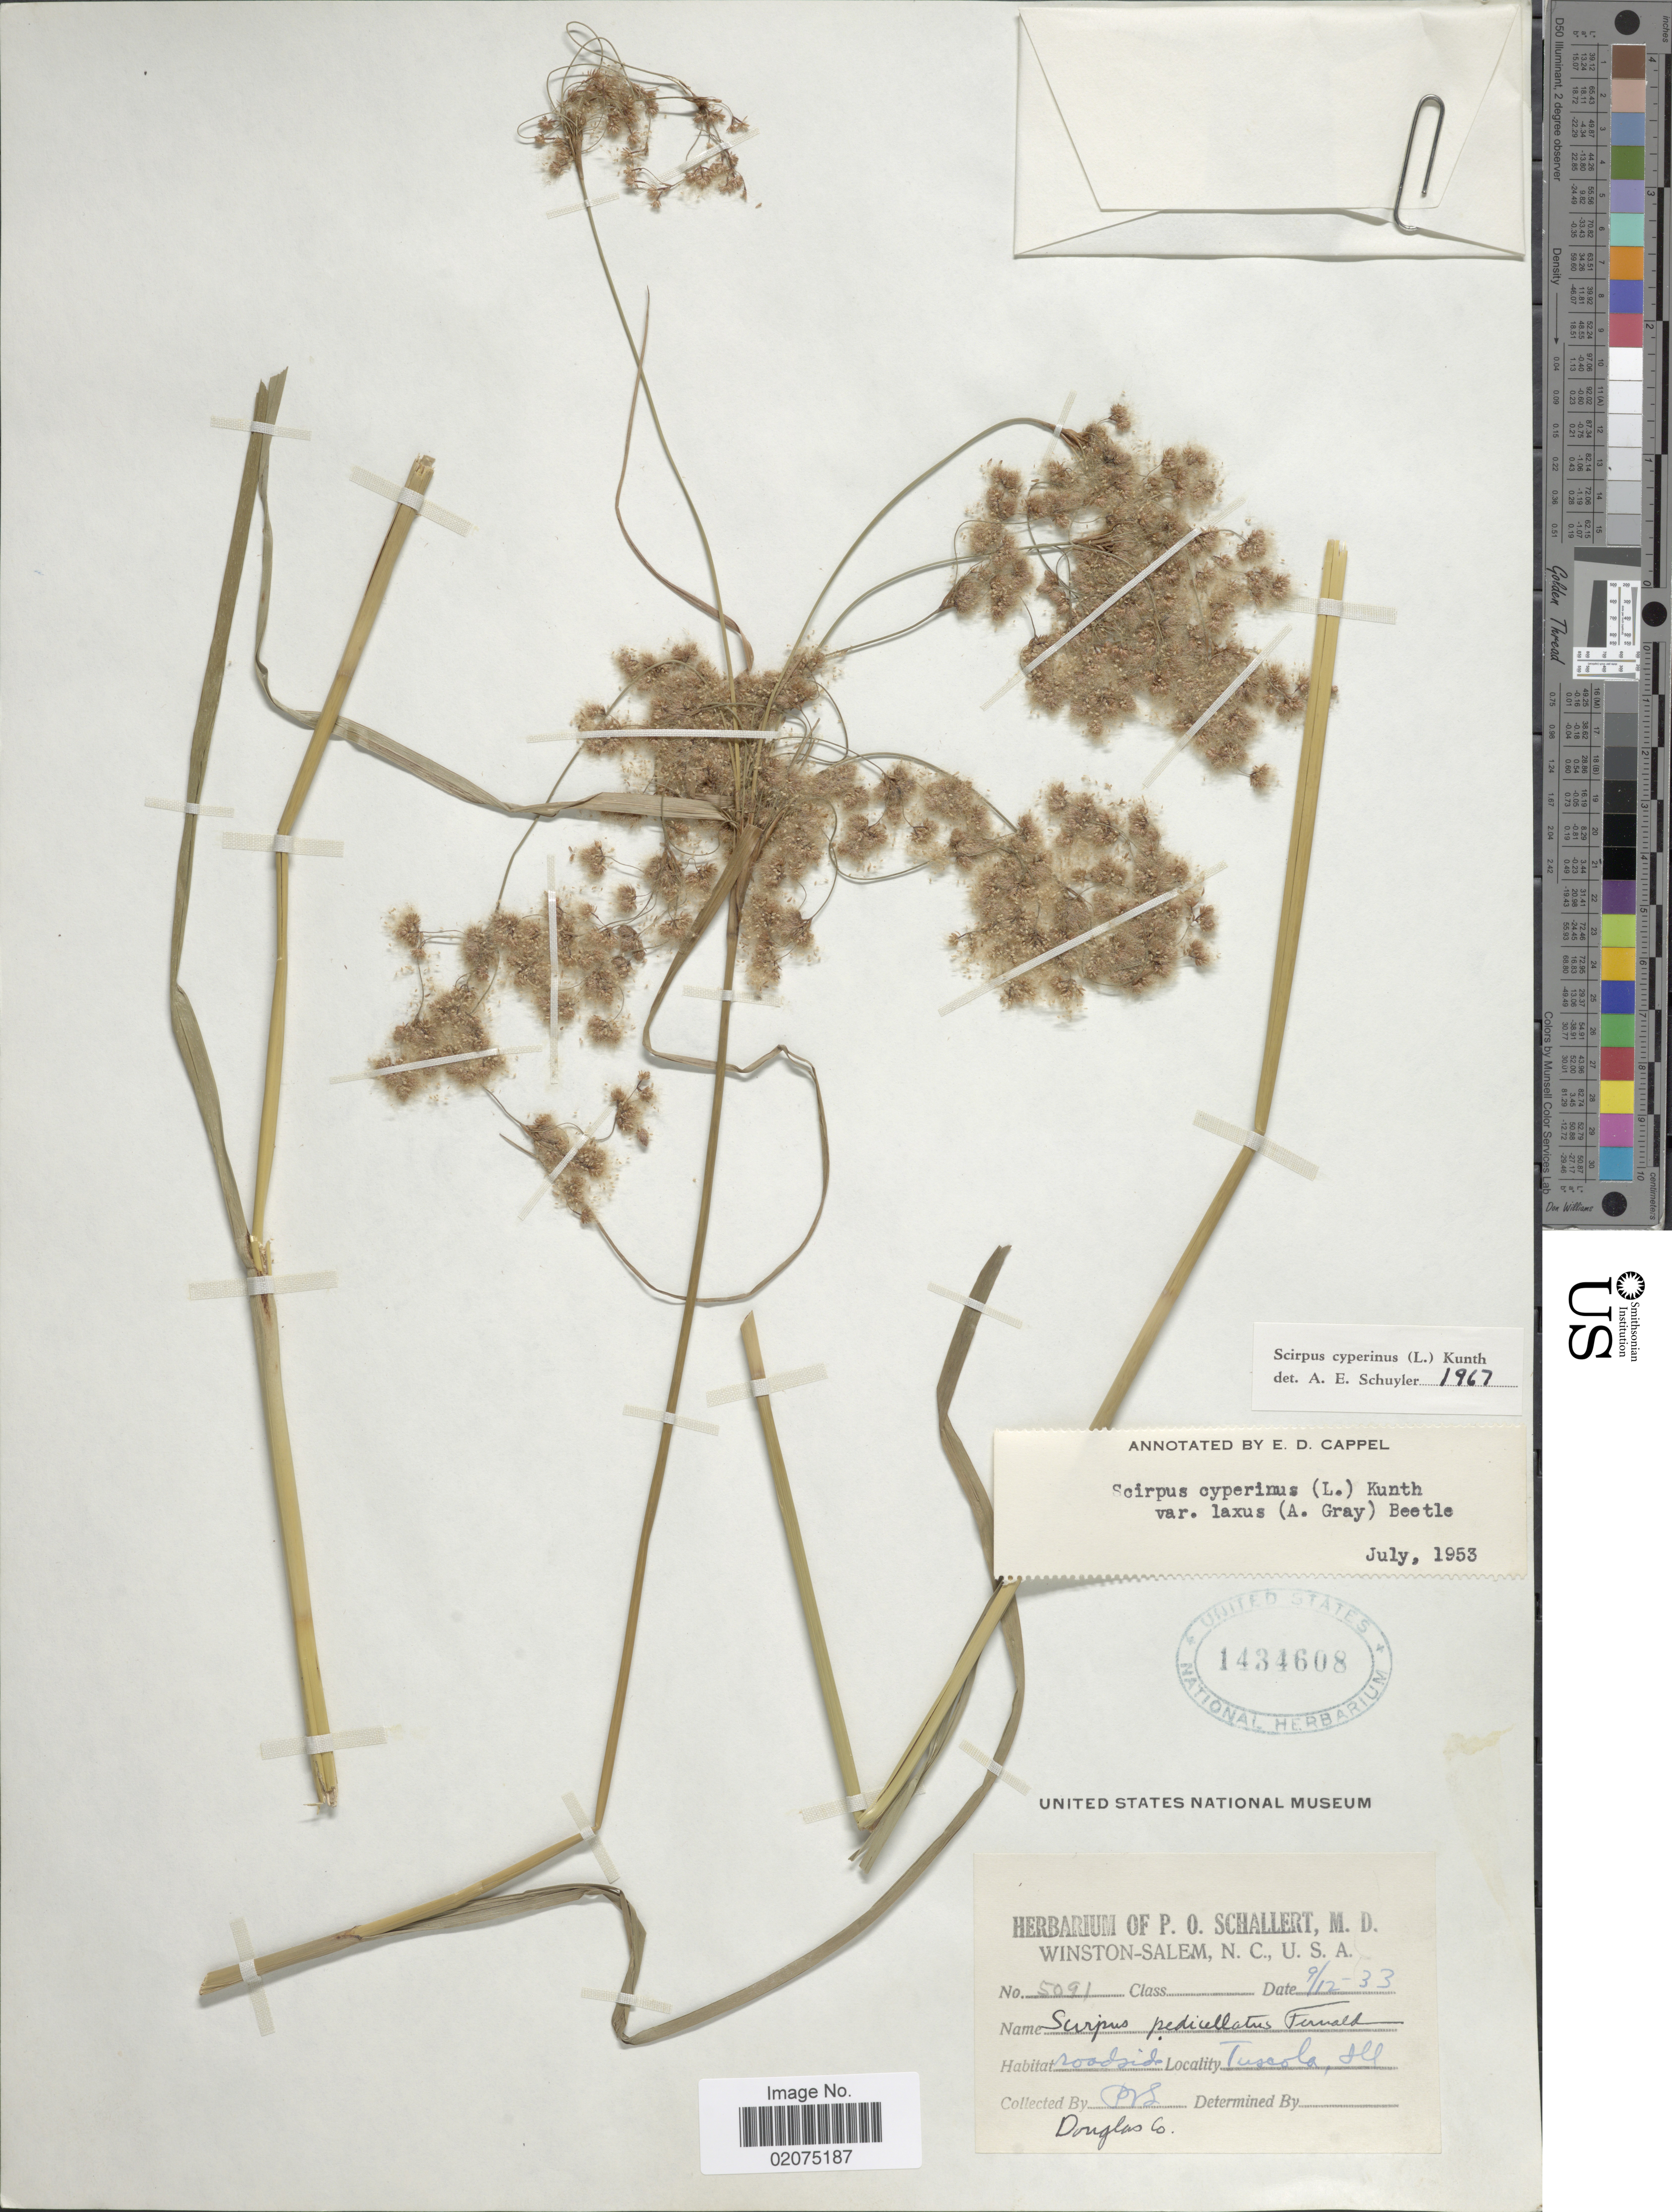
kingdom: Plantae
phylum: Tracheophyta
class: Liliopsida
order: Poales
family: Cyperaceae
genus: Scirpus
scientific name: Scirpus cyperinus (L.) Kunth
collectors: P. Schallert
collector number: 5091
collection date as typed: Transcribed d/m/y: 12/9/33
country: United States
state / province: Illinois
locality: Tuscola, Ill., Douglas Co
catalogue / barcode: US 1434608